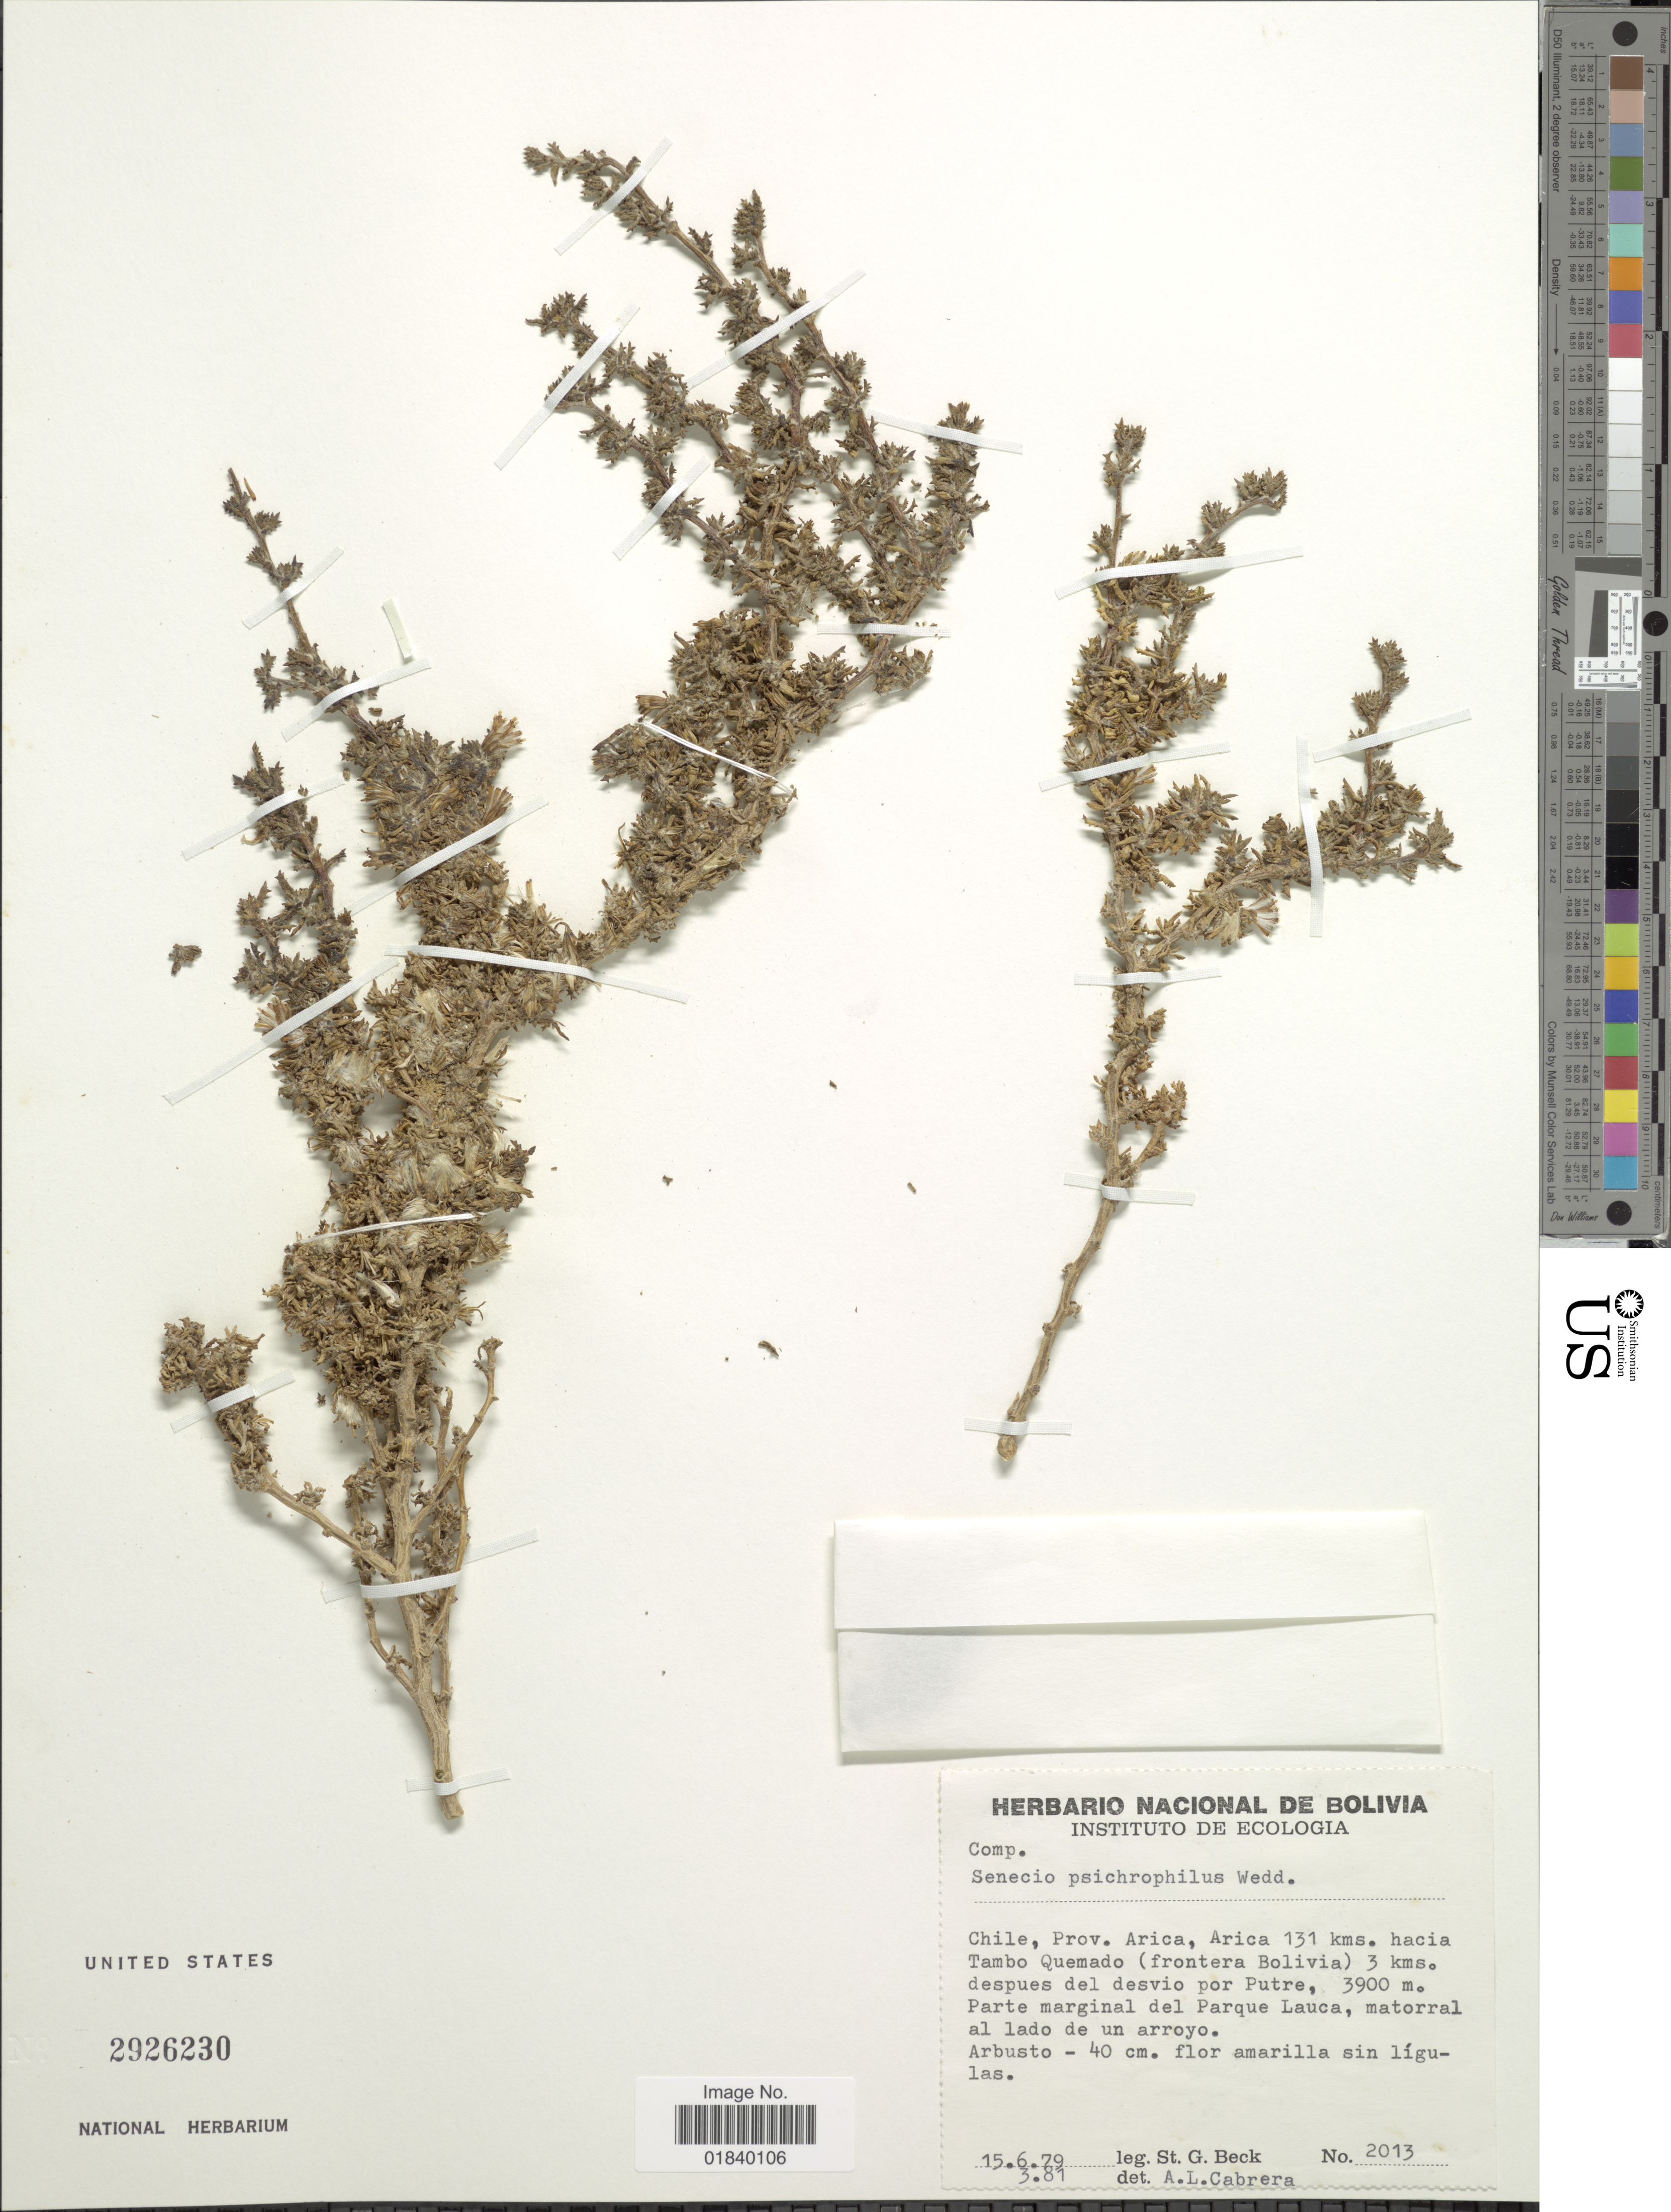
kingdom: Plantae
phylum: Tracheophyta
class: Magnoliopsida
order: Asterales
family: Asteraceae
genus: Senecio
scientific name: Senecio nutans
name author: Sch. Bip.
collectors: S. G. Beck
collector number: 2013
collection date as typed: Transcribed d/m/y: 15/6/79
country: Chile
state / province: Arica y Parinacota (XV)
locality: Chile, Prov. Arica. Arica 131 kms. hacia Tambo Quemado (frontera Bolivia) 3 kms. despues del desvio por Putre. Parte marginal del Parque Lauca, matorral al lado de un arroyo.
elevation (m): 3900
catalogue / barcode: US 2926230